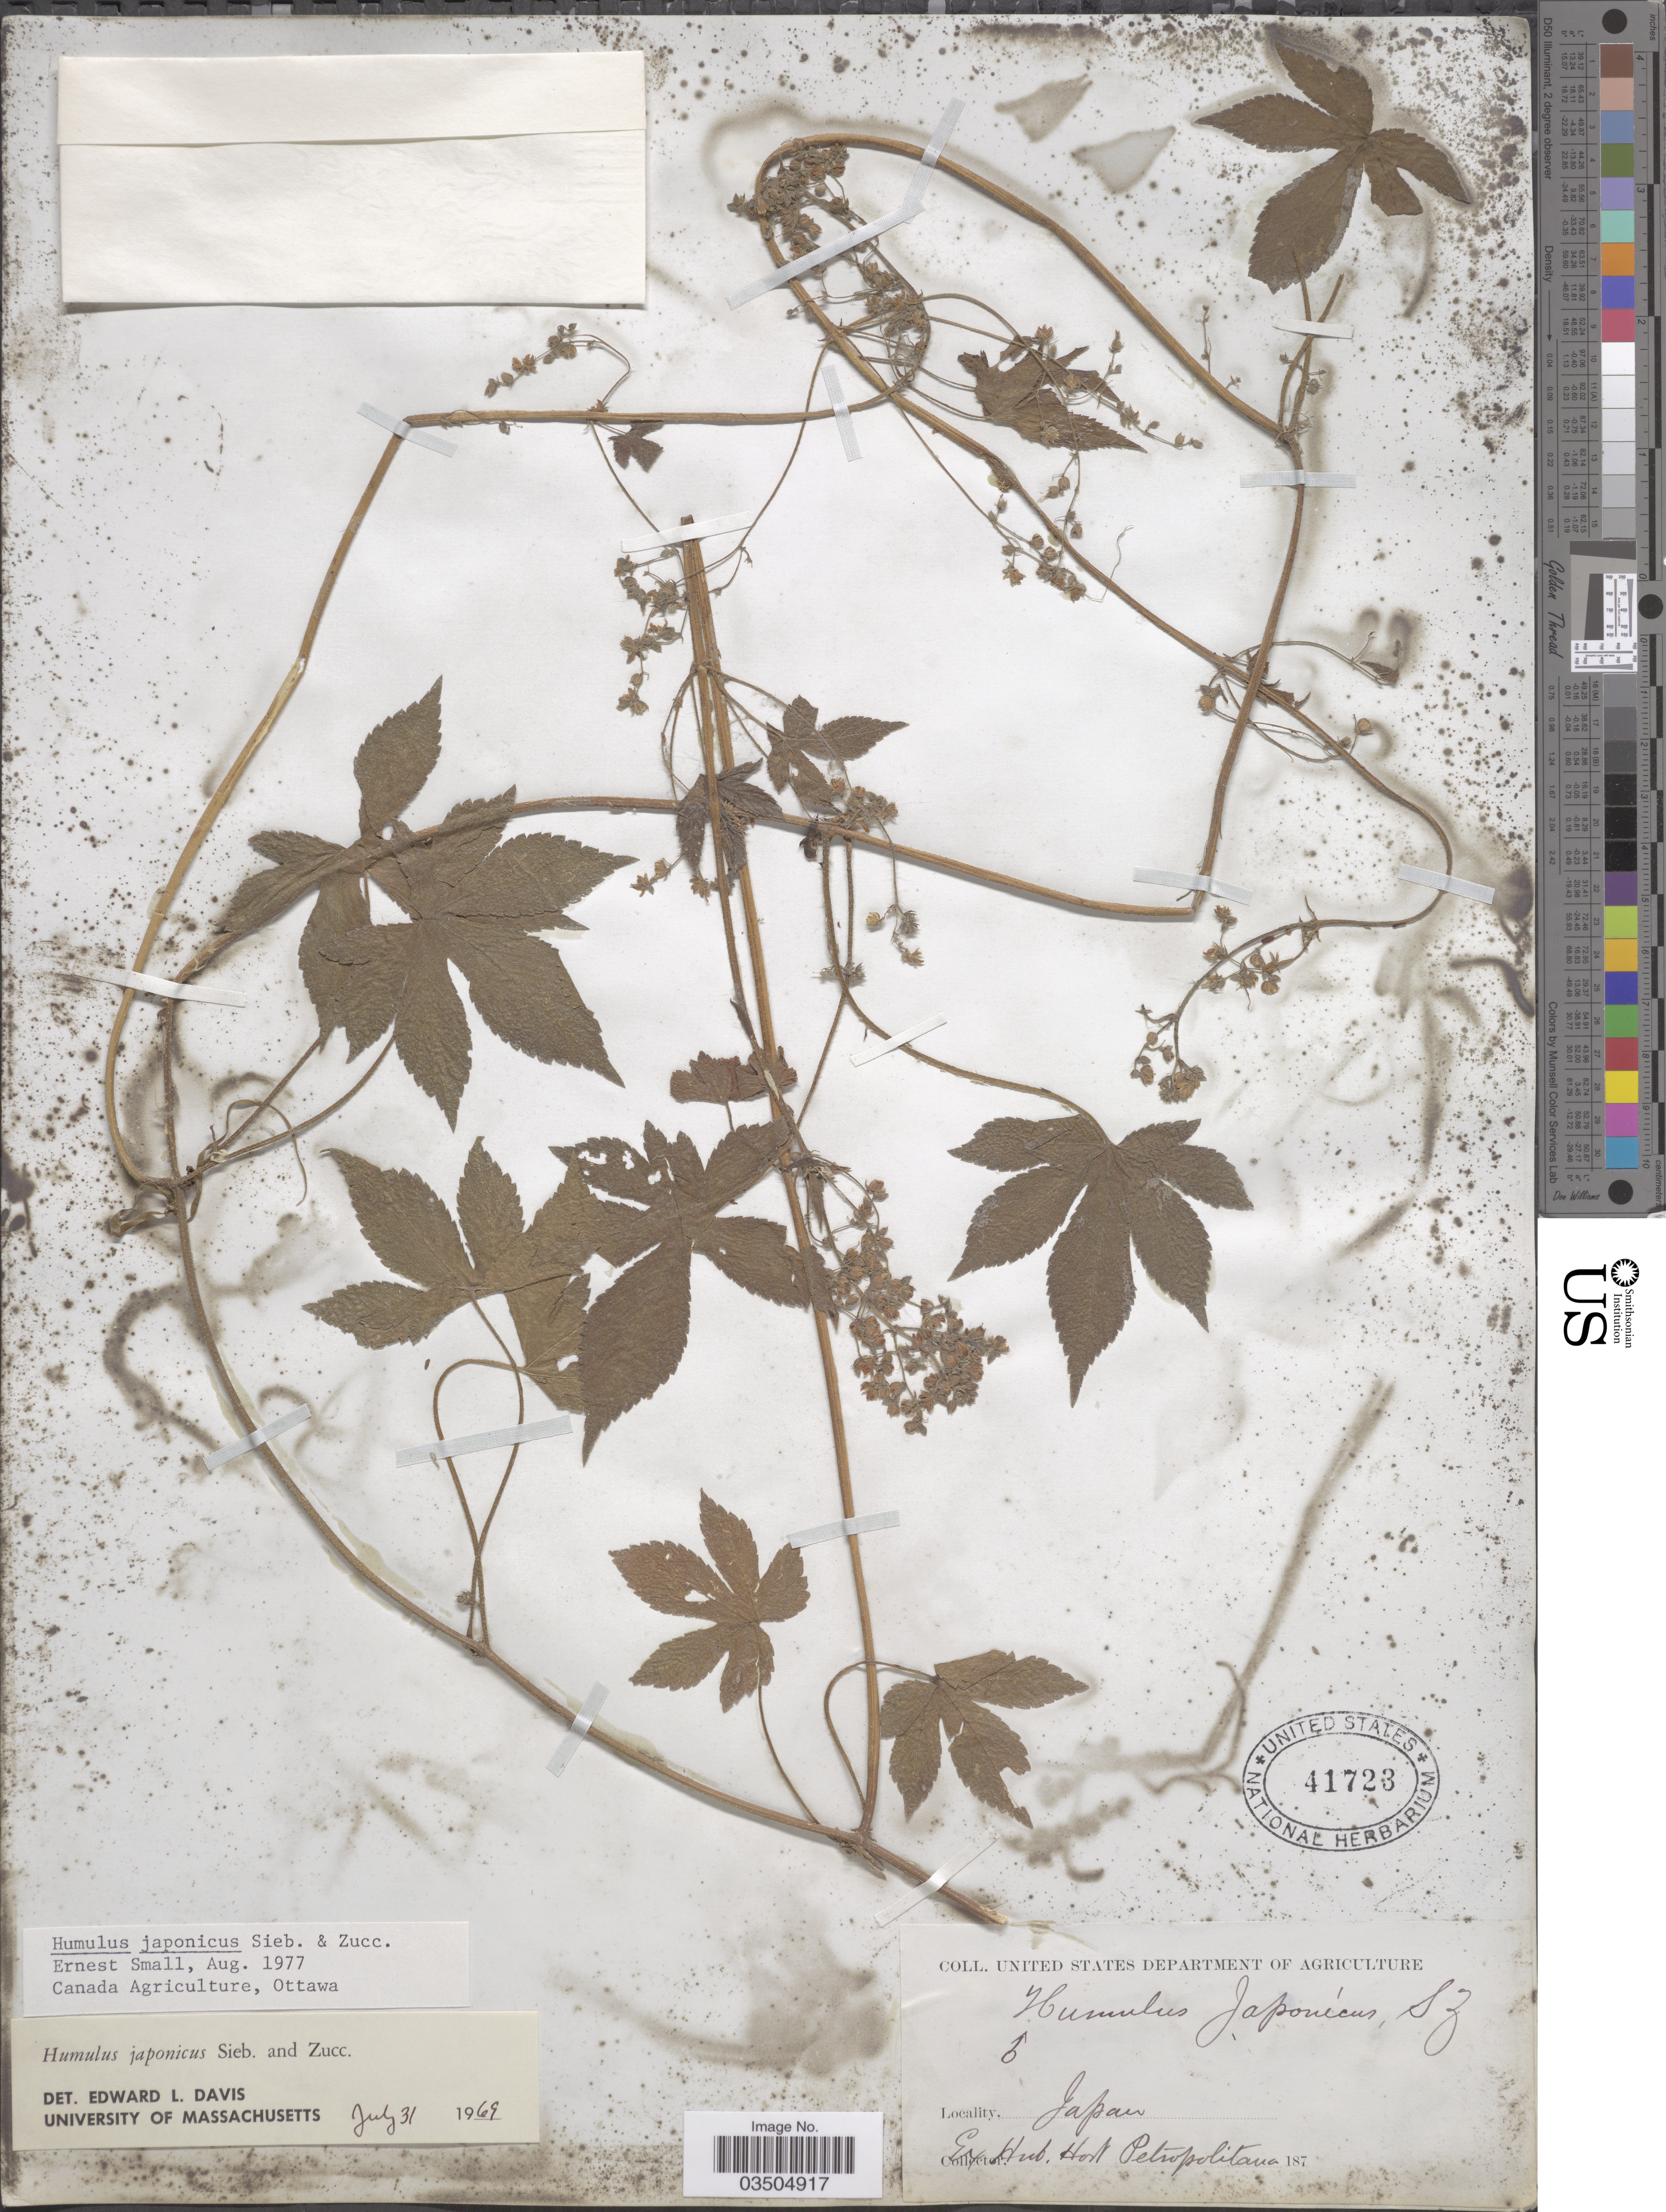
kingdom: Plantae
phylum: Tracheophyta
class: Magnoliopsida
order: Rosales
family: Cannabaceae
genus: Humulus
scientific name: Humulus japonicus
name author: Siebold & Zucc.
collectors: Ex herb. Petropolitano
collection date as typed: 187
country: Japan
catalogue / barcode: US 41723